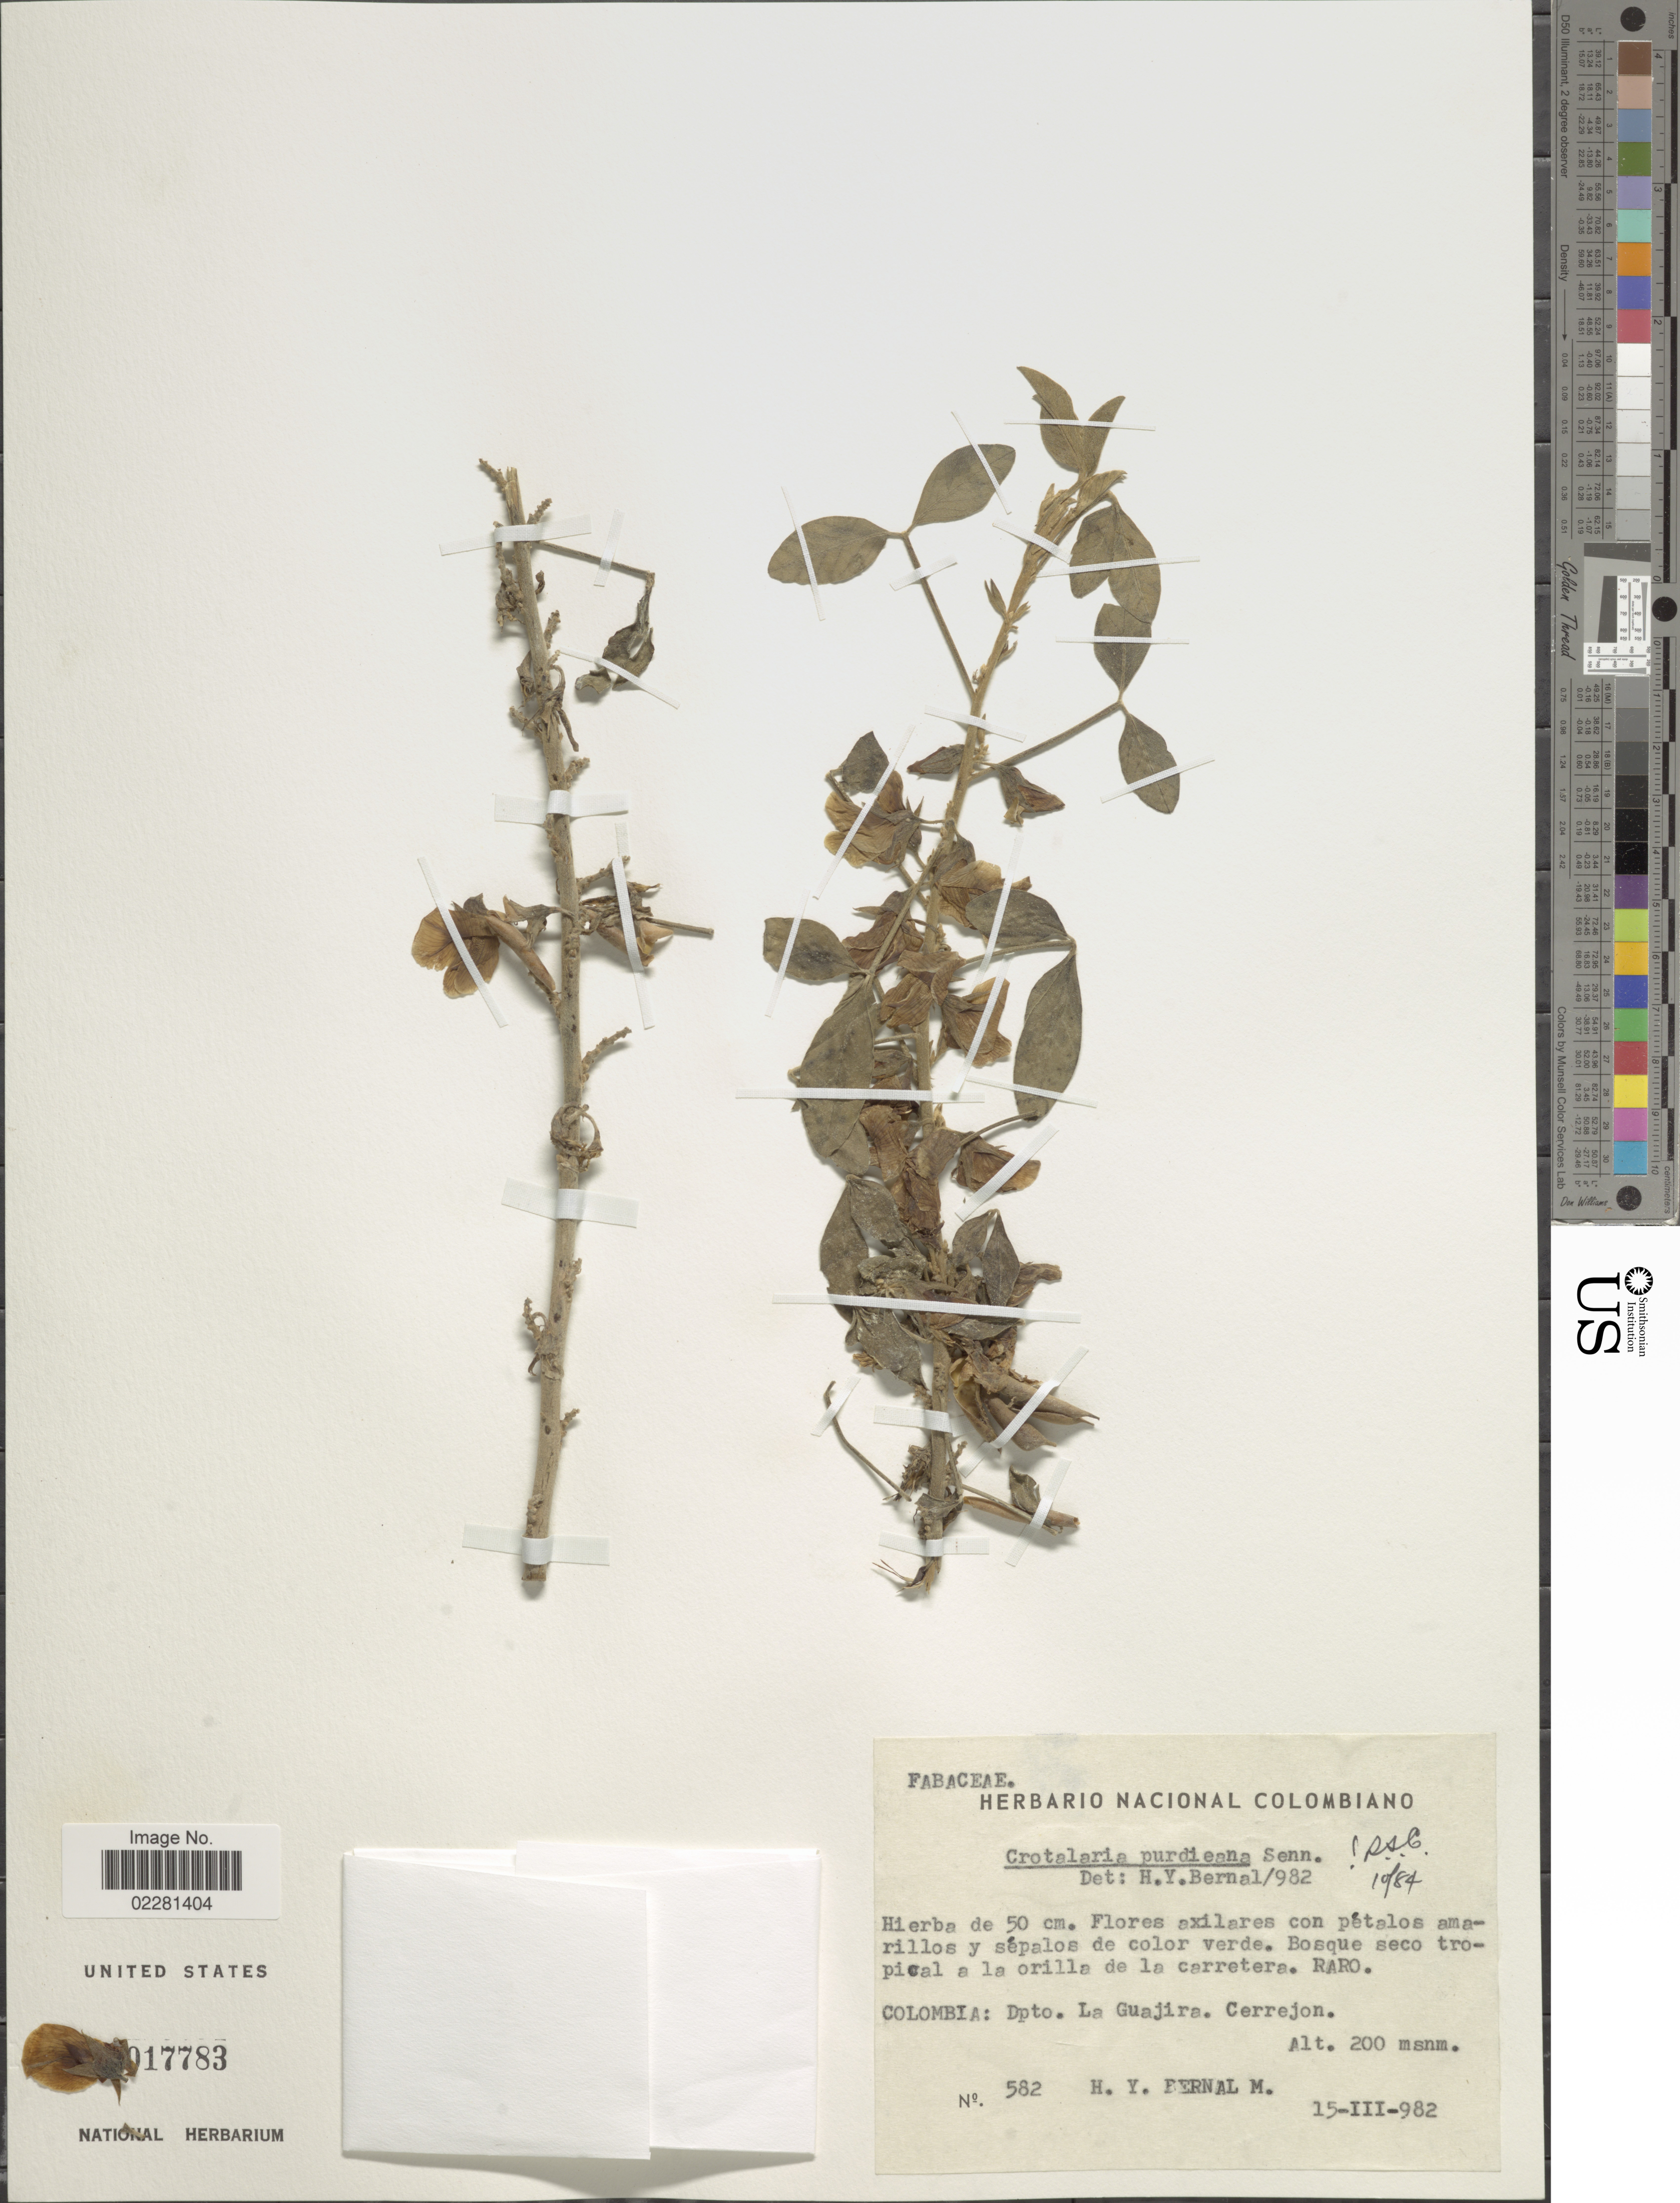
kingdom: Plantae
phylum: Tracheophyta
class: Magnoliopsida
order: Fabales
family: Fabaceae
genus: Crotalaria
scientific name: Crotalaria purdiana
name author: H. Senn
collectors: H. Y. Bernal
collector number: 582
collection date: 1982-03-15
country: Colombia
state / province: La Guajira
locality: Cerrejon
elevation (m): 200